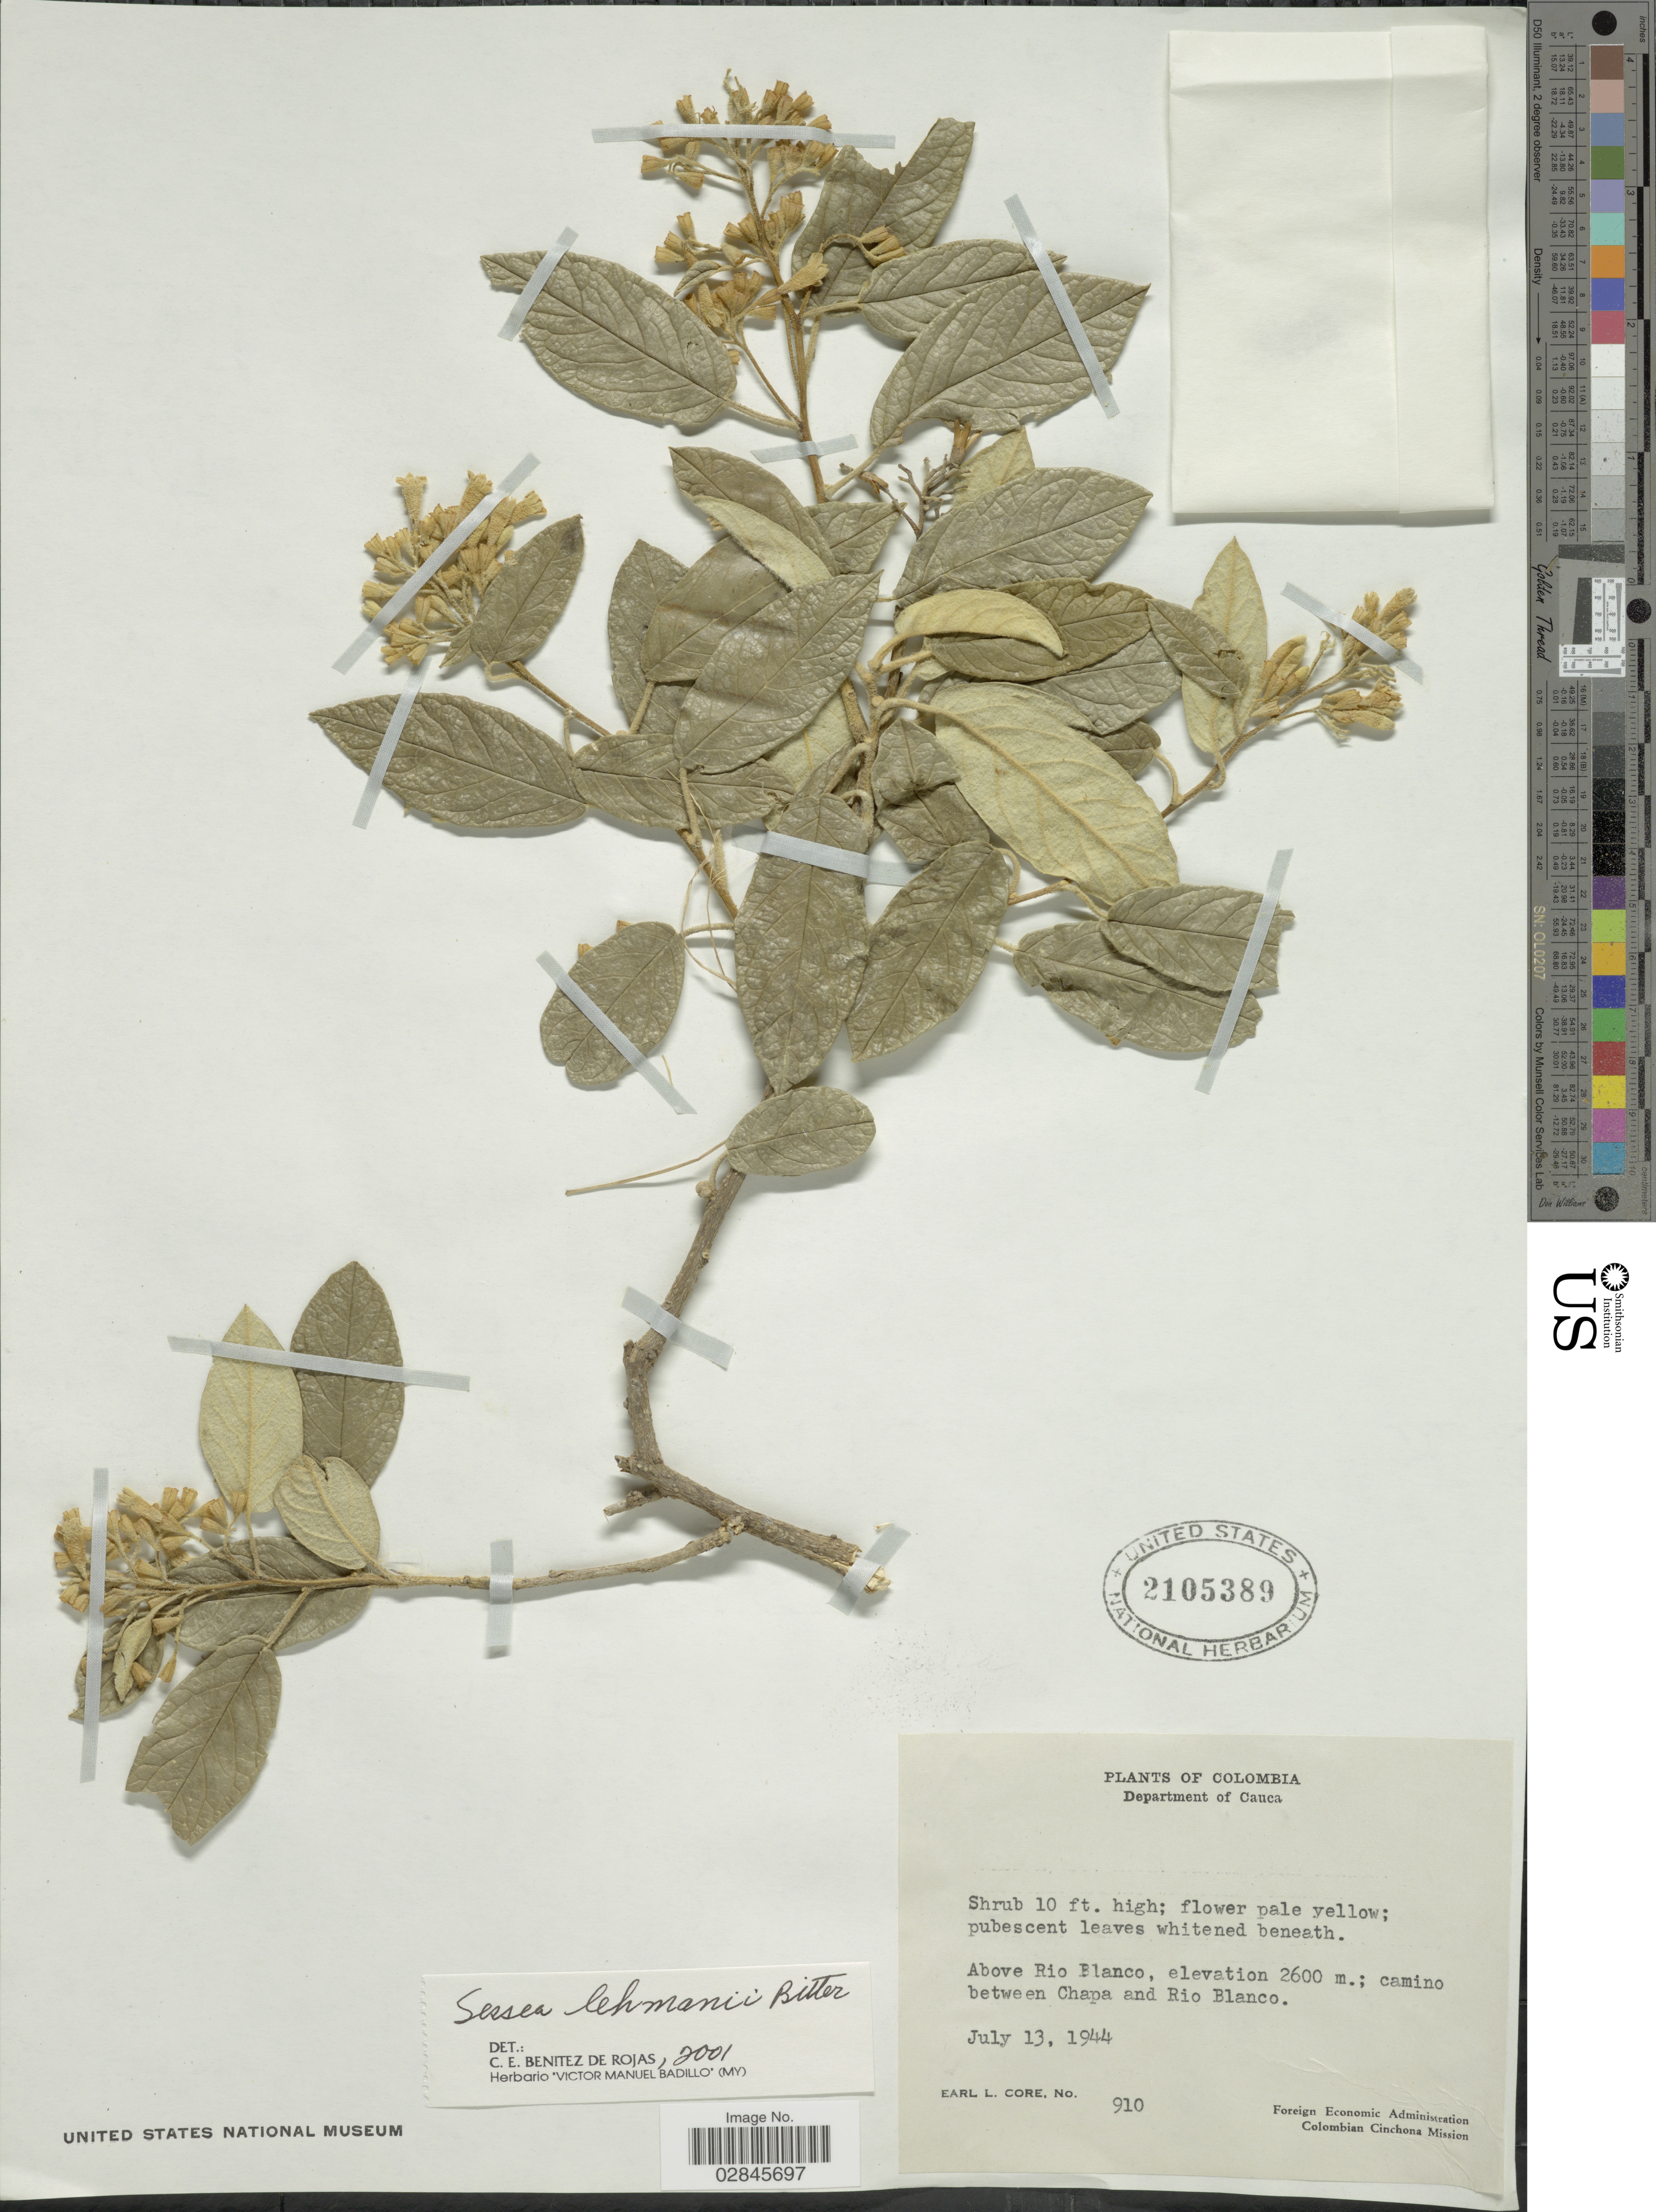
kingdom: Plantae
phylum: Tracheophyta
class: Magnoliopsida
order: Solanales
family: Solanaceae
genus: Sessea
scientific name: Sessea lehmannii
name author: Bitter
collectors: E. L. Core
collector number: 910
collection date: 1944-07-13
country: Colombia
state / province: Cauca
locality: Department of Cauca. Above Rio Blanco, camino between Chapa and Rio Blanco.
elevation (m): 2600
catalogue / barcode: US 2105389